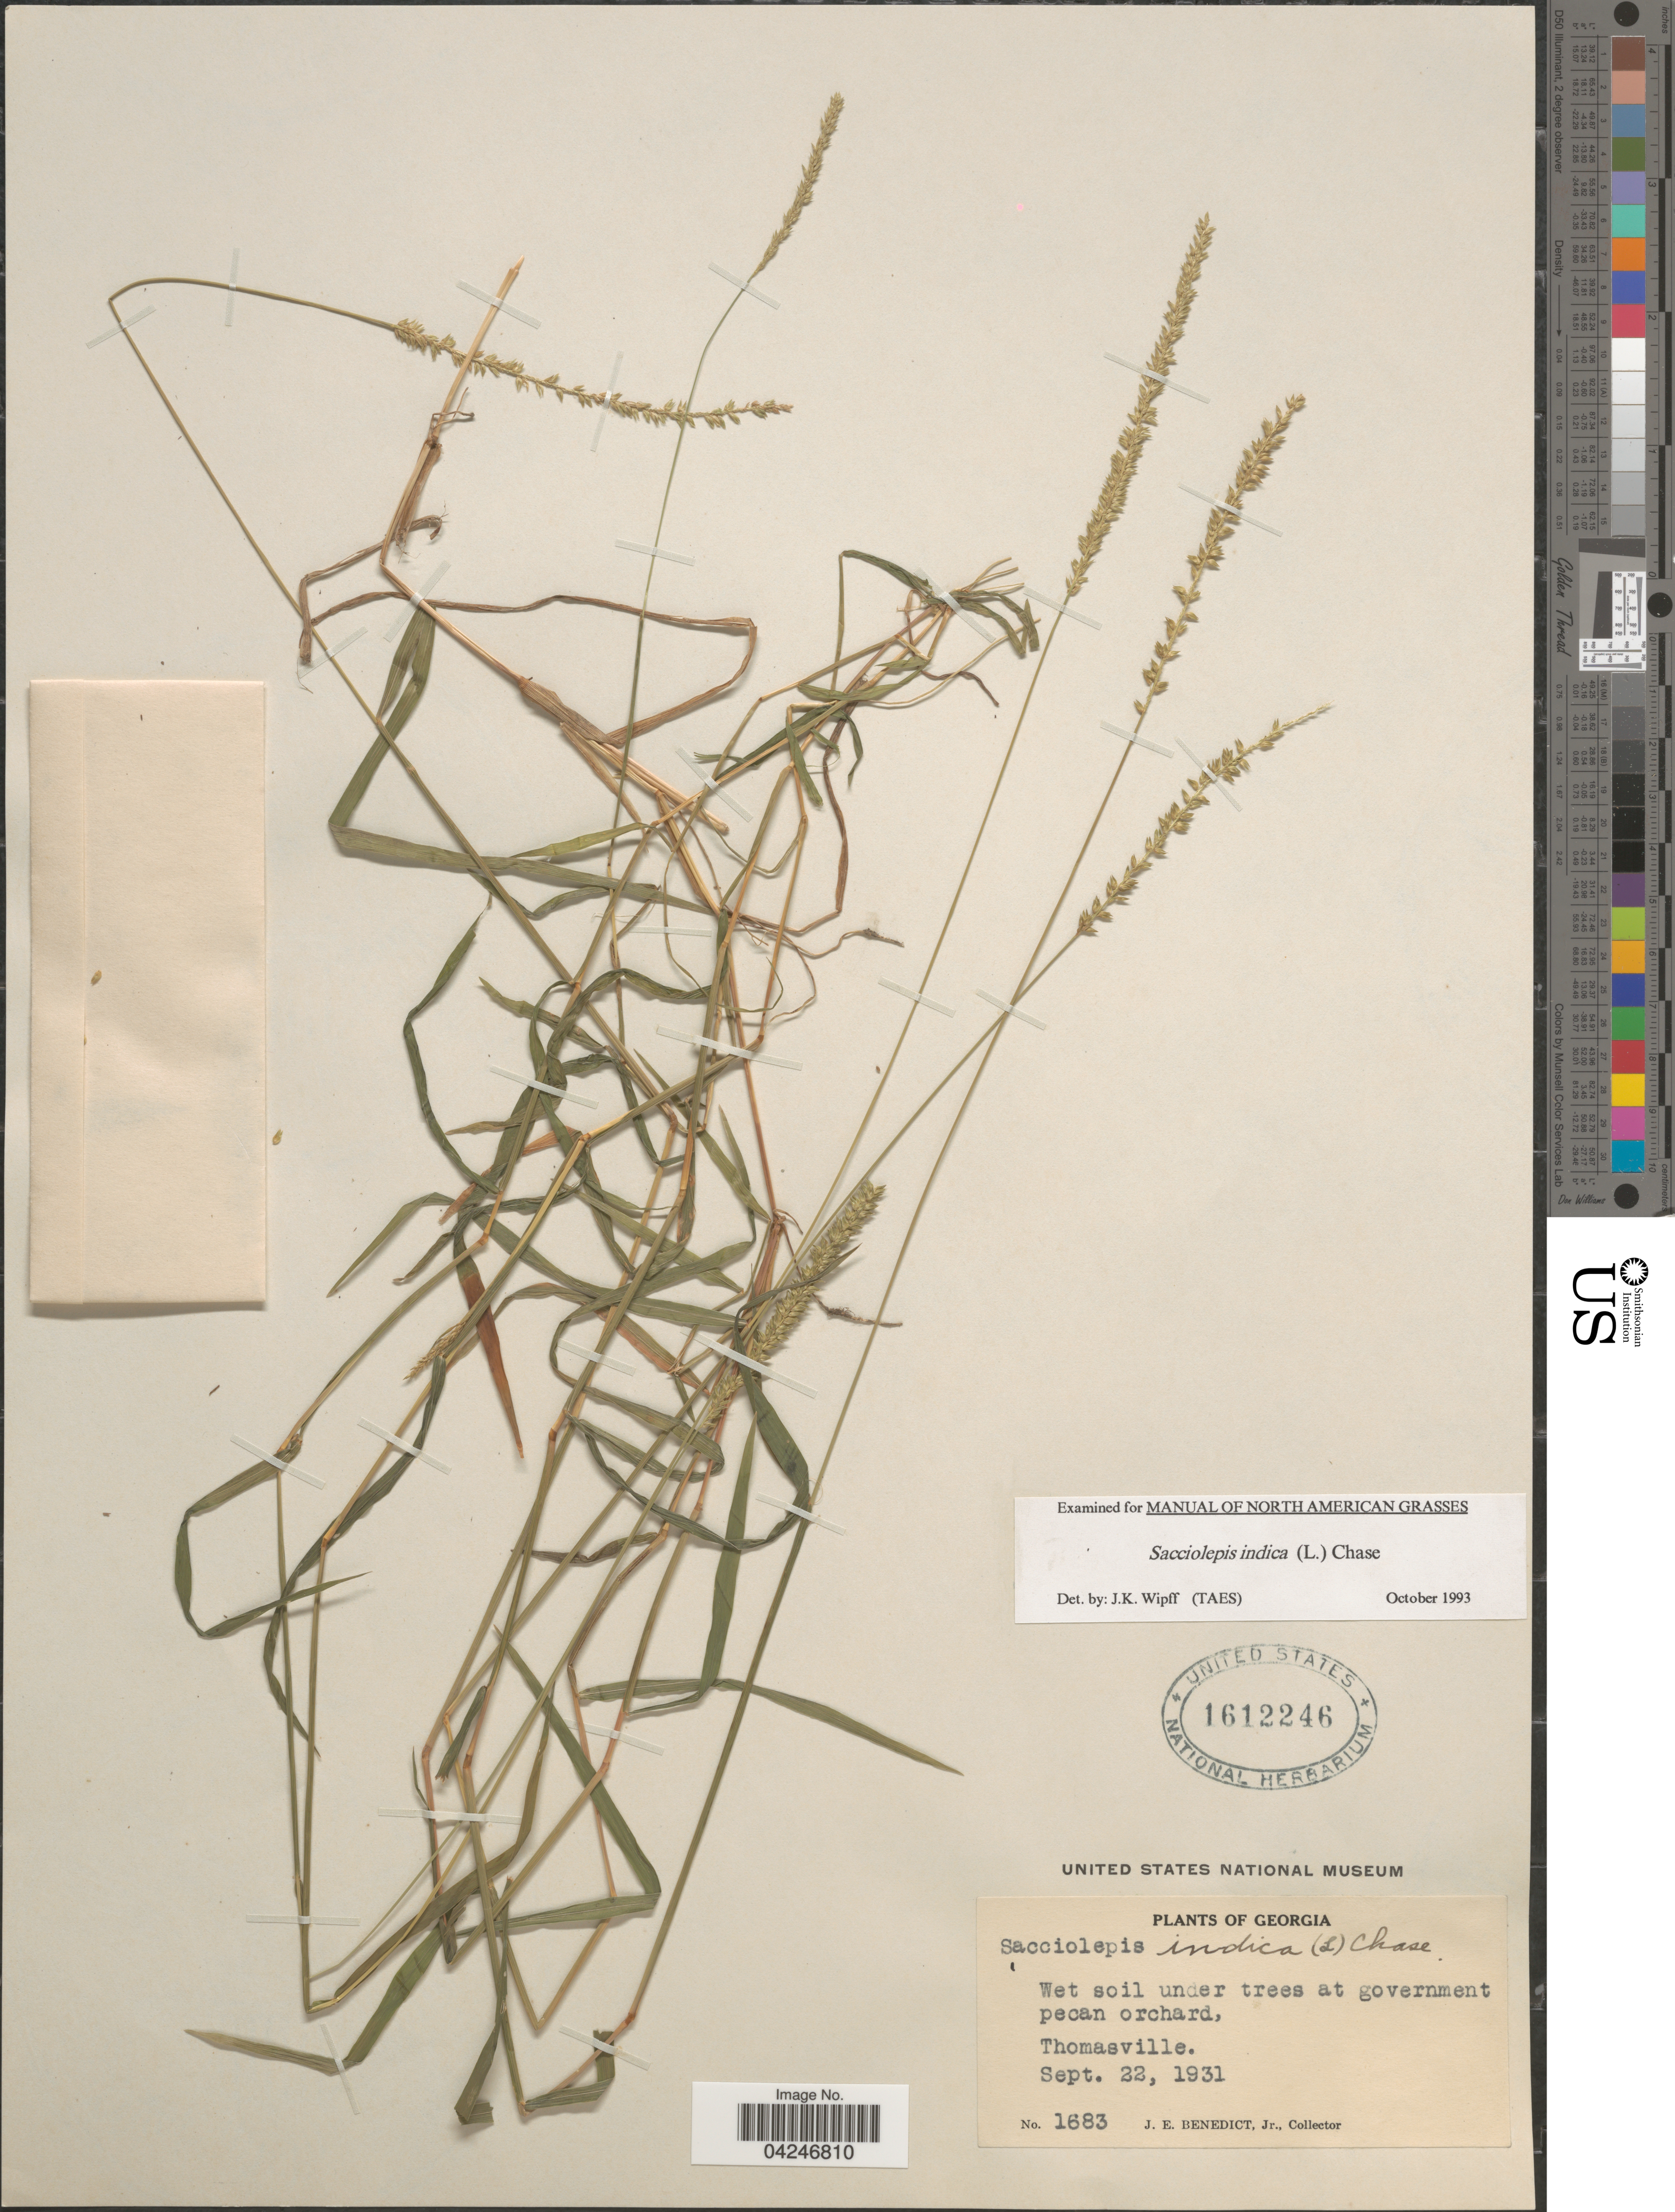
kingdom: Plantae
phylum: Tracheophyta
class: Liliopsida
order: Poales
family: Poaceae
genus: Sacciolepis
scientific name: Sacciolepis indica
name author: (L.) Chase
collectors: J. Benedict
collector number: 1683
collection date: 1931-09-22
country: United States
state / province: Georgia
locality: Thomasville.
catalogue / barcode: US 1612246